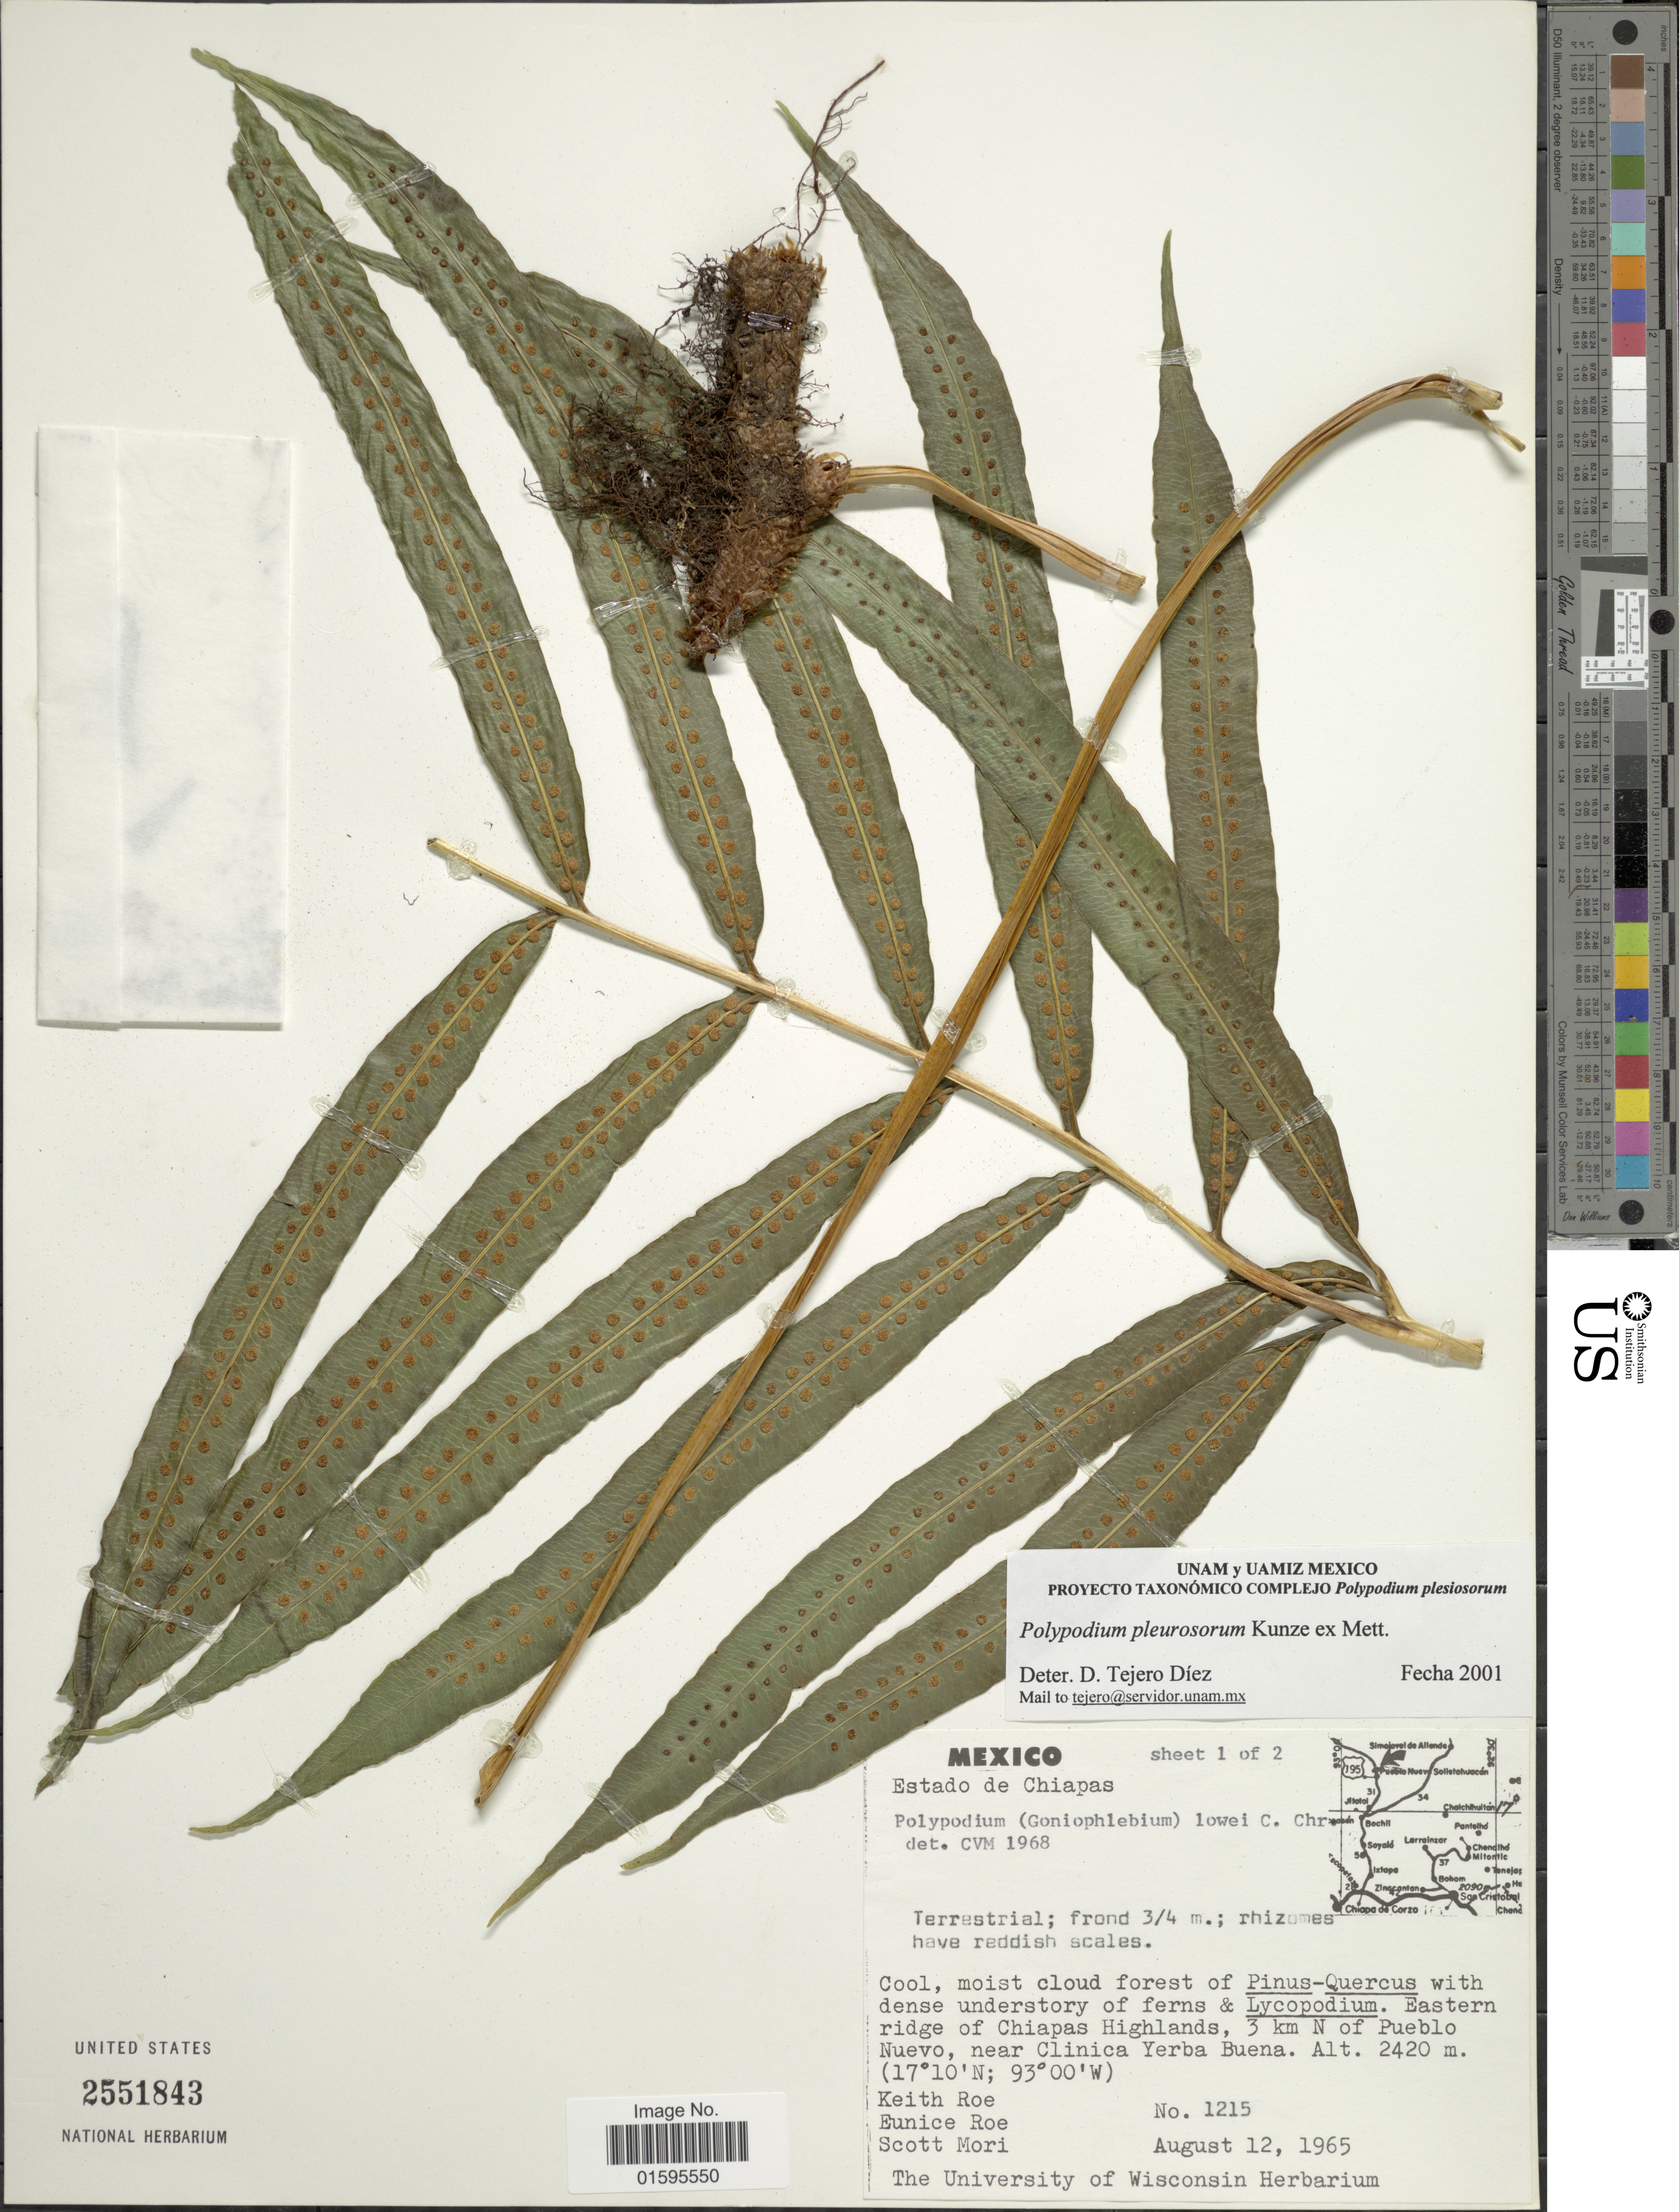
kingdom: Plantae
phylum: Tracheophyta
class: Polypodiopsida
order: Polypodiales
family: Polypodiaceae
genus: Polypodium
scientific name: Polypodium pleurosorum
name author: Kunze ex Mett.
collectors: K. E. Roe, E. Roe & S. Mori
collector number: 1215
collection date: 1965-08-12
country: Mexico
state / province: Chiapas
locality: Estado de Chiapas, Eastern ridge of Chiapas Highlands, 3 km N of Pueblo Nuevo, near Clinica Yerba Buena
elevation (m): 2420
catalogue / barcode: US 2551843